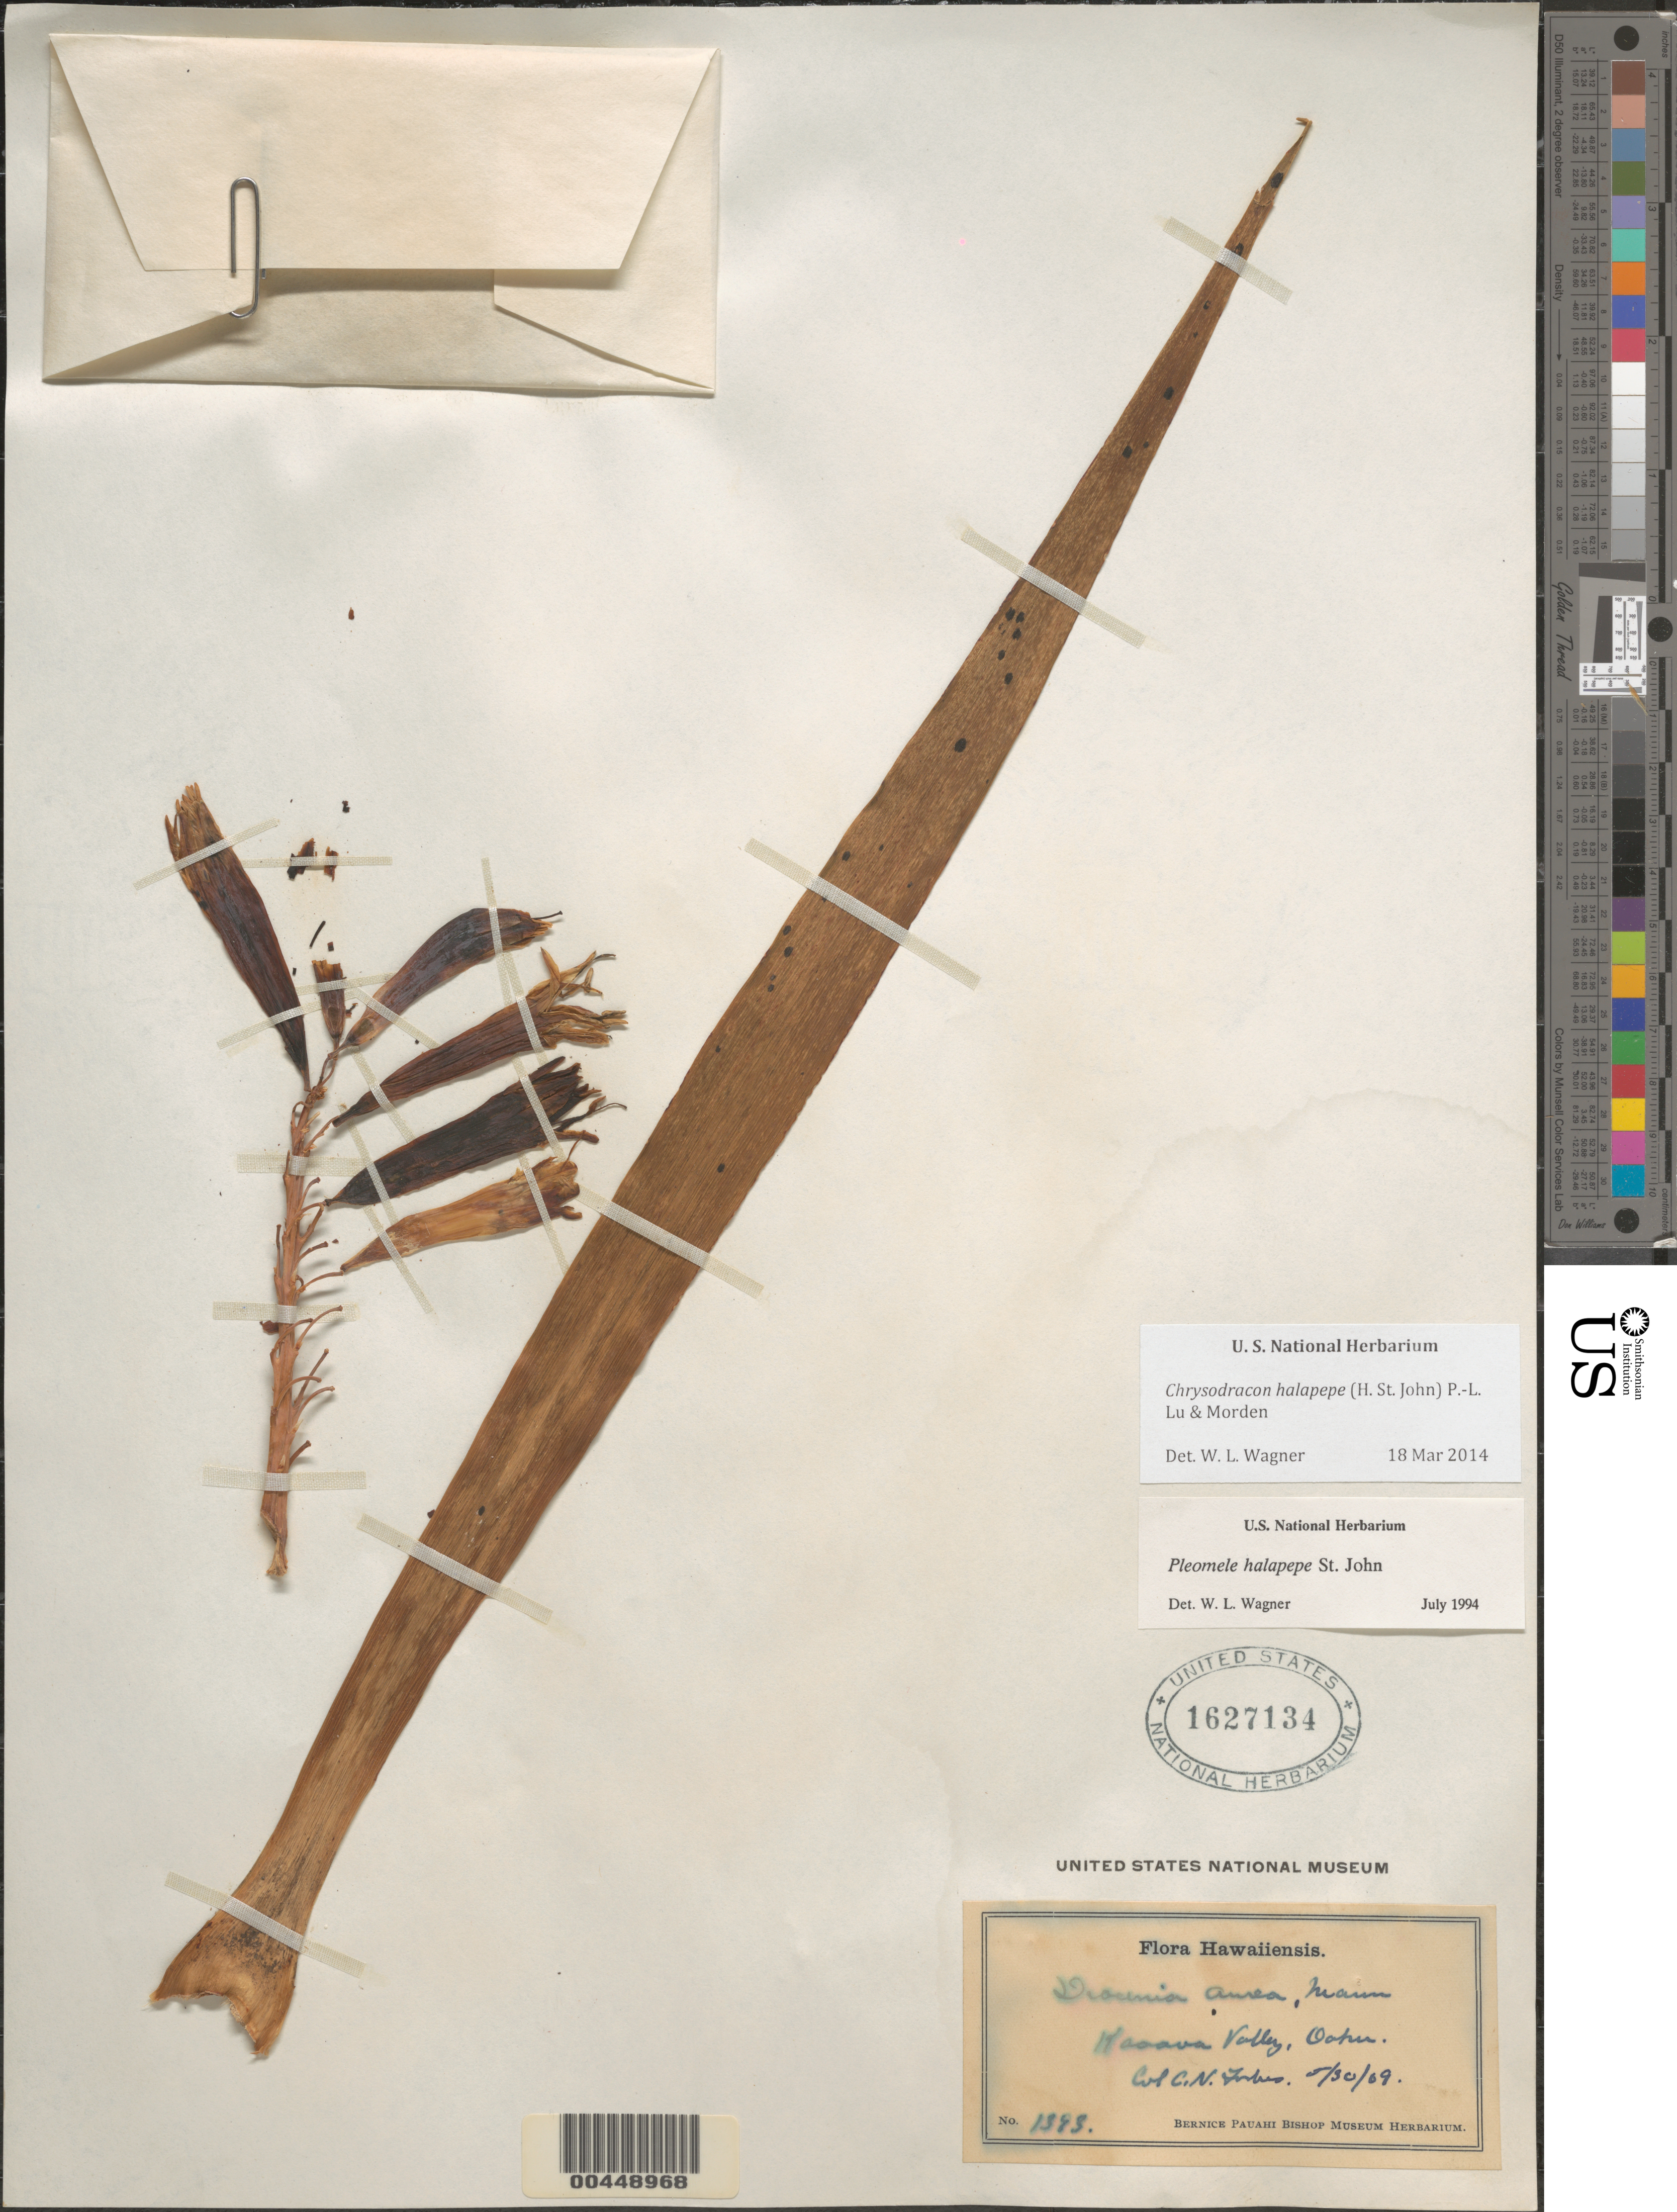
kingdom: Plantae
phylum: Tracheophyta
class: Liliopsida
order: Asparagales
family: Asparagaceae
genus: Dracaena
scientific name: Dracaena halapepe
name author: (H. St. John) Jankalski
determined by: Wagner, W. L., (BOT), Smithsonian Institution - National Museum of Natural History (UNITED STATES)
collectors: C. N. Forbes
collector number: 1385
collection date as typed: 30 May 1909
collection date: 1909-05-30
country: United States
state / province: Hawaii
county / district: Honolulu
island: Oahu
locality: Kaala Valley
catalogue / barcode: US 1627134